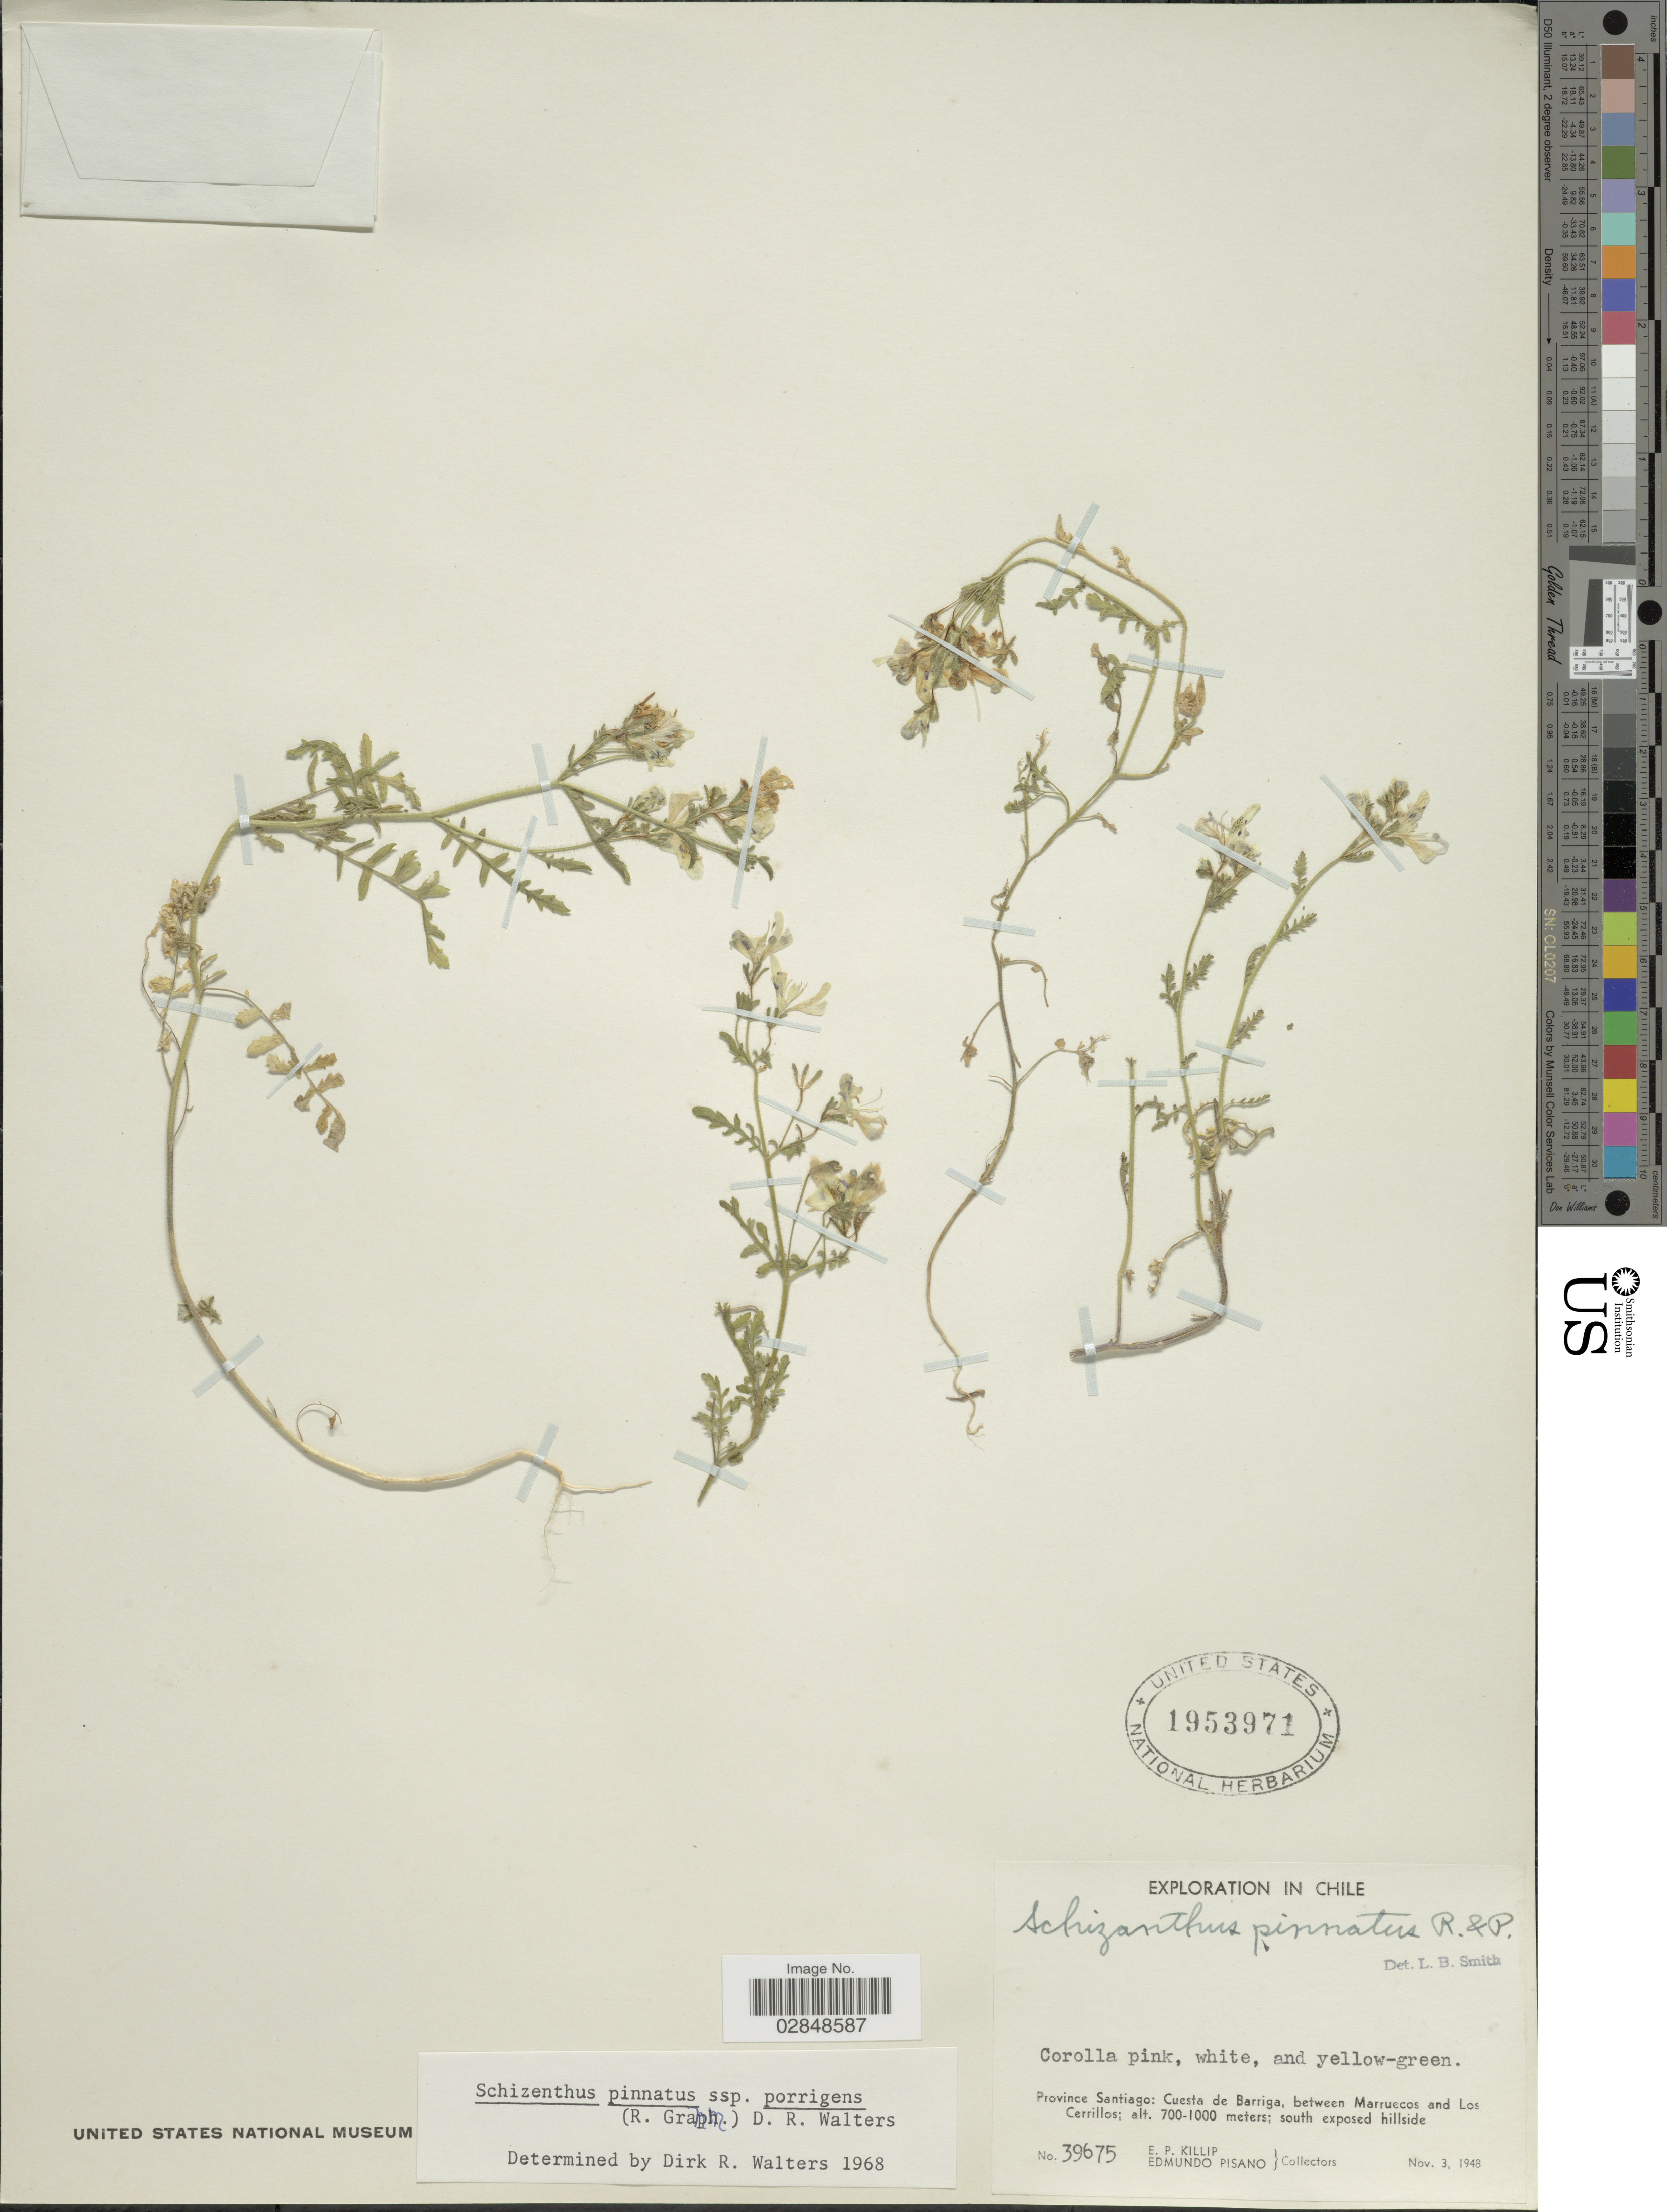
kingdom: Plantae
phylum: Tracheophyta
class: Magnoliopsida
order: Solanales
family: Solanaceae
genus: Schizanthus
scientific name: Schizanthus porrigens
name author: Graham ex Hook.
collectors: E. P. Killip & E. Pisano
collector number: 39675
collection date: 1948-11-03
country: Chile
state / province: Región Metropolitana (RM)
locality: Province Santiago: Cuesta de Barriga, between Marruecos and Los Cerrilos.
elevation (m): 700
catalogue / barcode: US 1953971